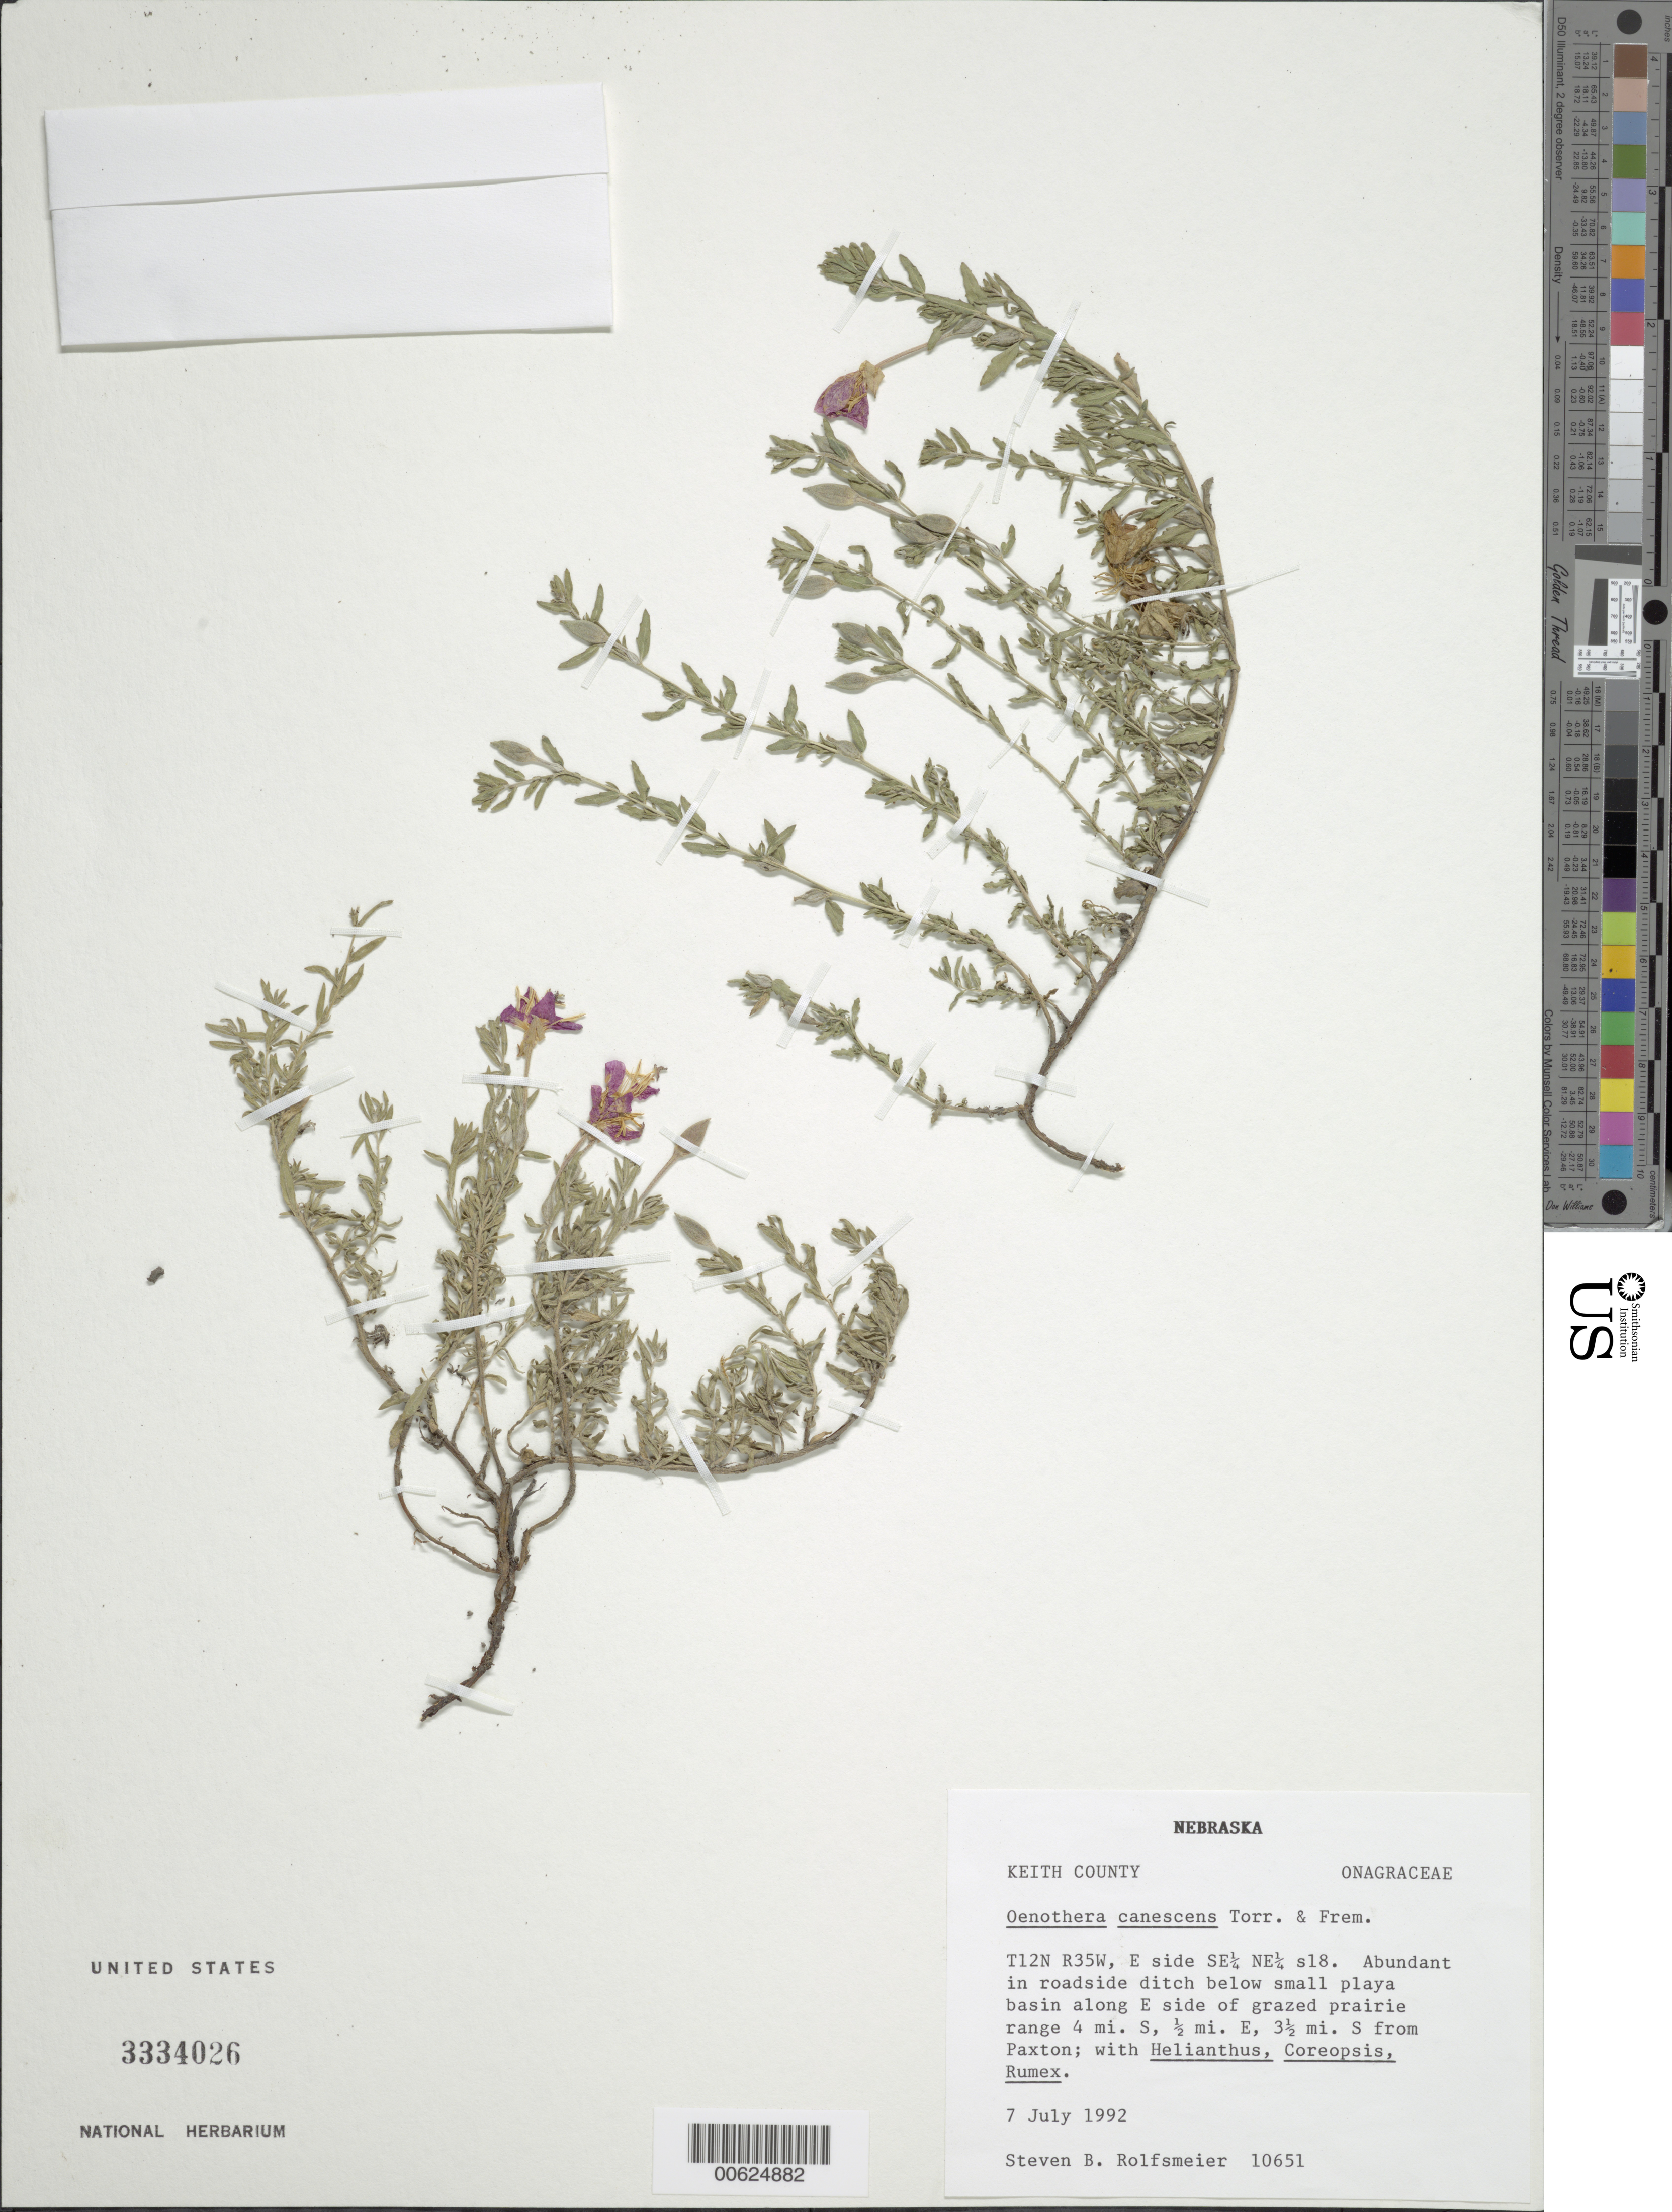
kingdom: Plantae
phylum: Tracheophyta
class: Magnoliopsida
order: Myrtales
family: Onagraceae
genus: Oenothera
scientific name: Oenothera canescens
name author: Torr. & Frém.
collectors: S. Rolfsmeier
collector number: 10651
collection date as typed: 07 Jul 1992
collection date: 1992-07-07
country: United States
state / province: Nebraska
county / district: Keith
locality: SSE of Paxton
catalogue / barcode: US 3334026